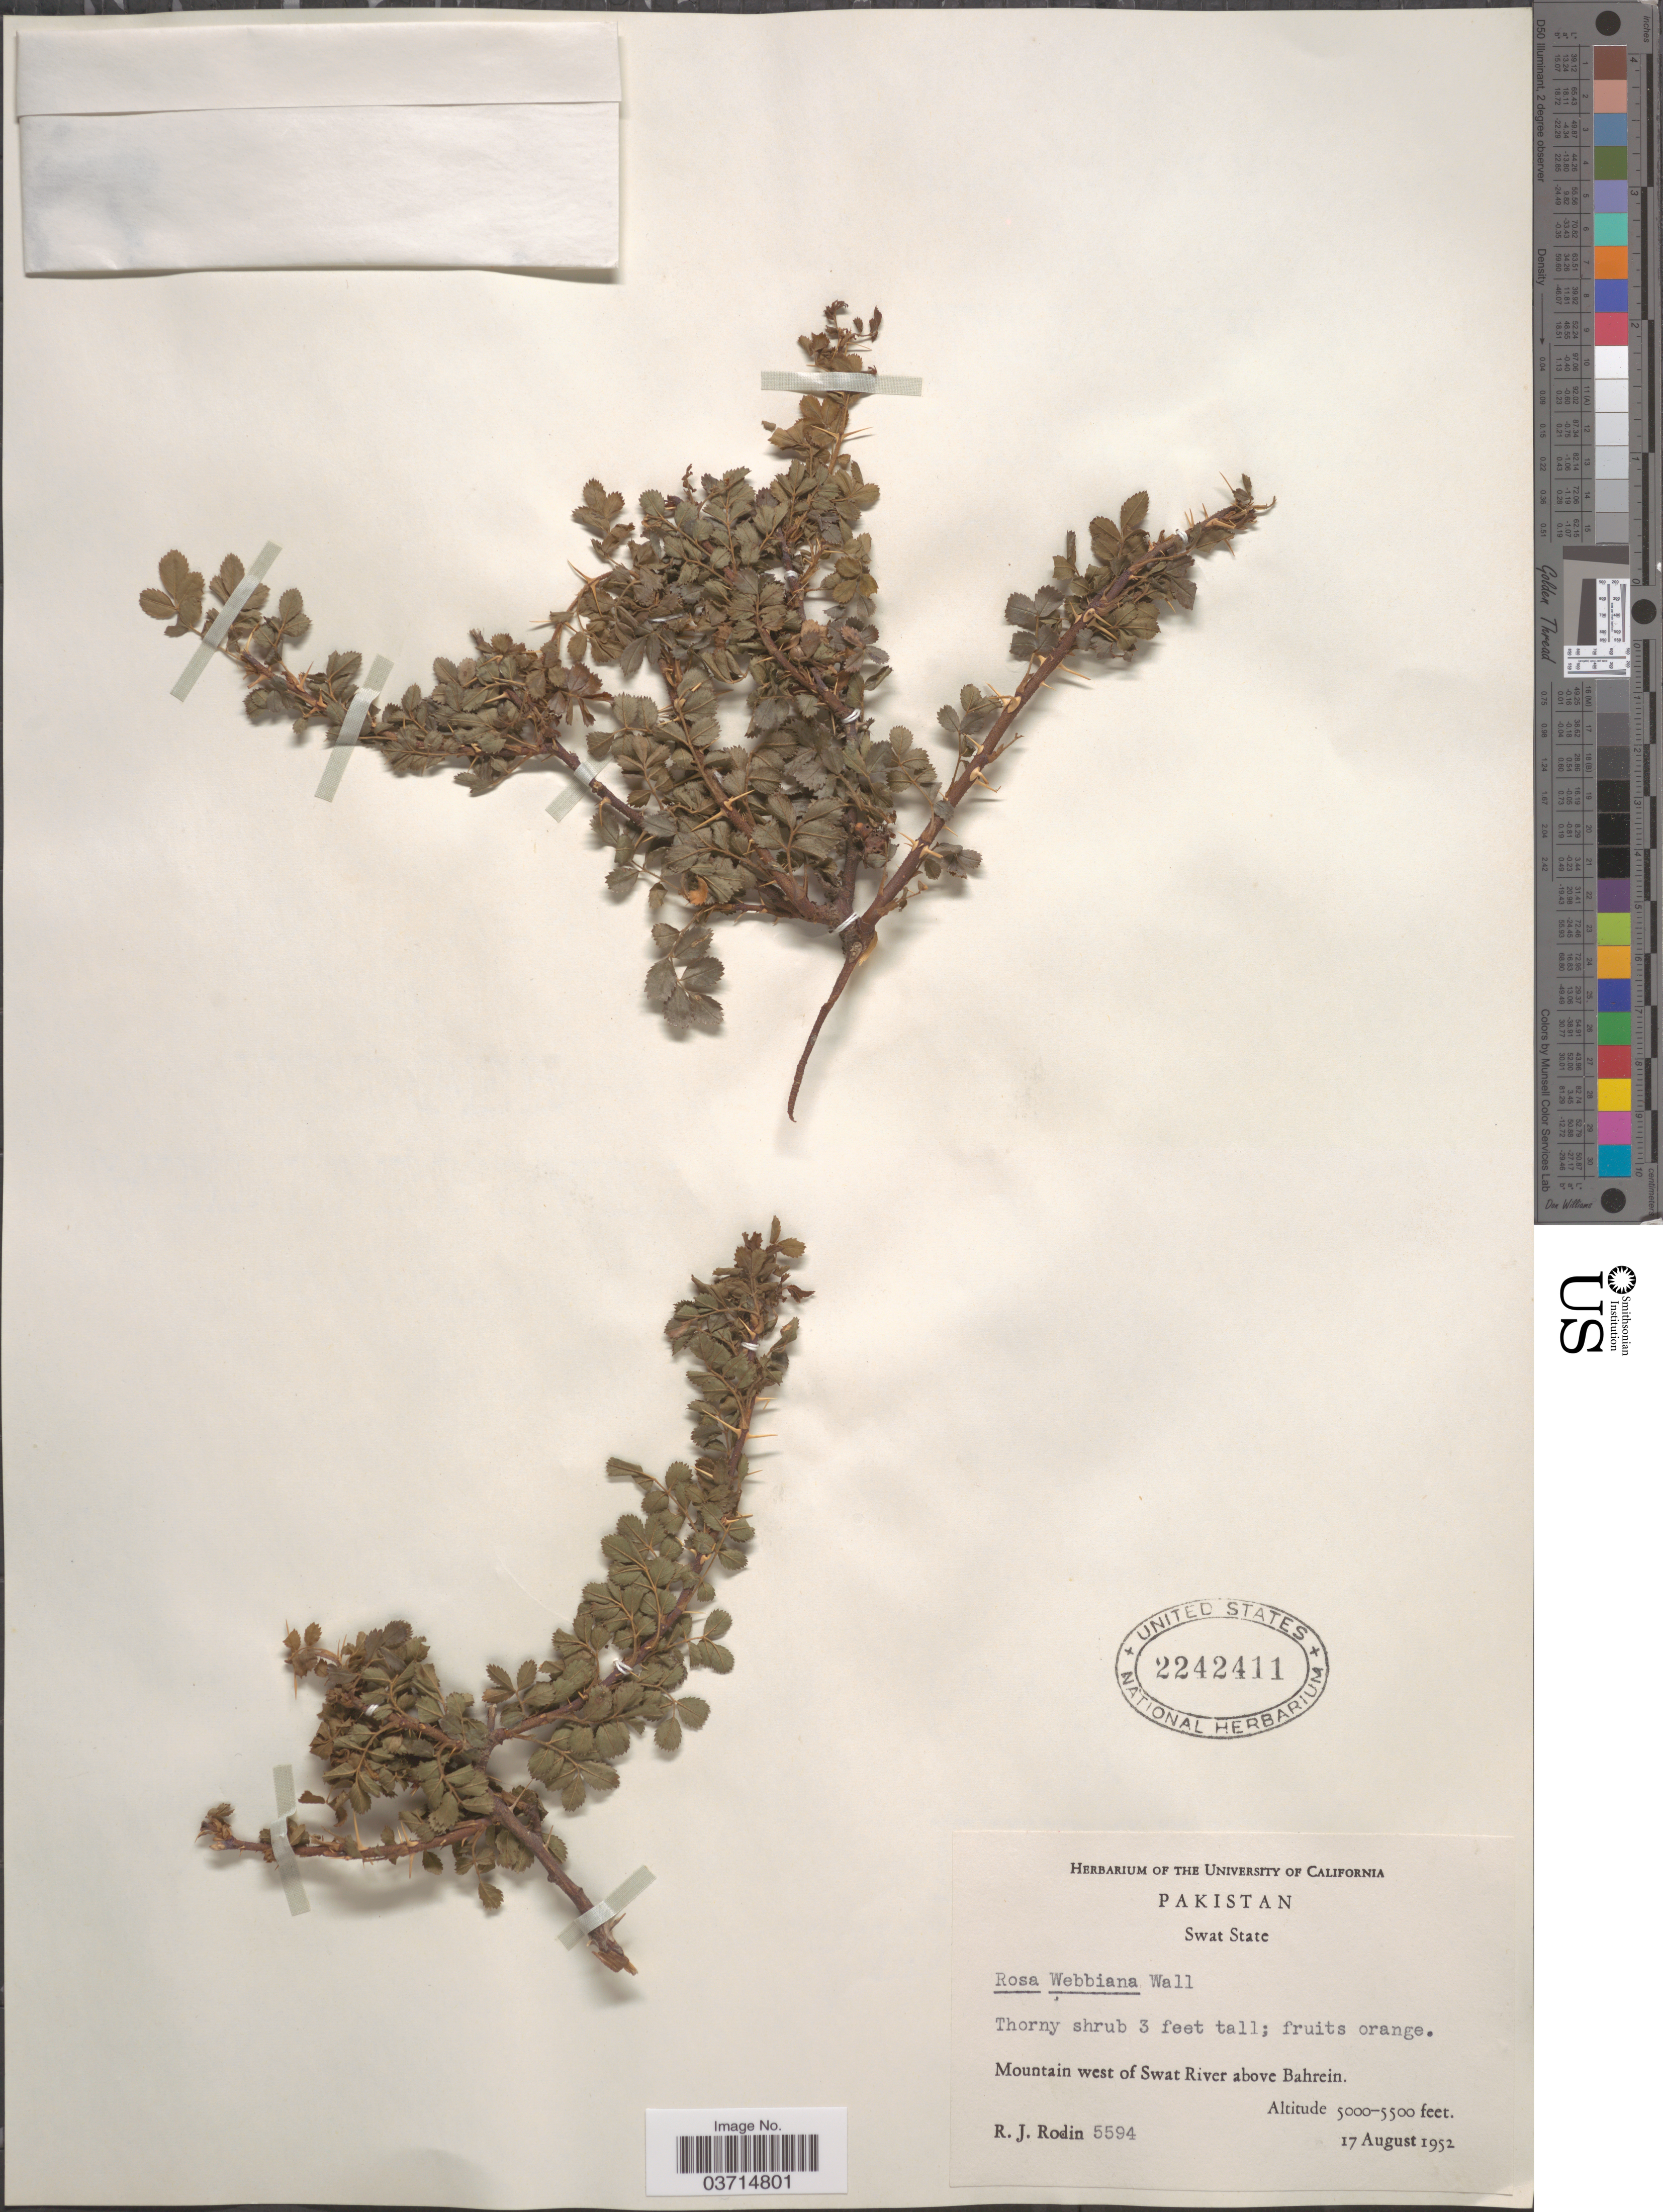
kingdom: Plantae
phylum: Tracheophyta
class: Magnoliopsida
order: Rosales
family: Rosaceae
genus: Rosa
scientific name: Rosa webbiana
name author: Wall. ex Royle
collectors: R. J. Rodin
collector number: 5594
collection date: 1952-08-17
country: Pakistan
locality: Swat State. Mountain west of Swat River above Bahrein.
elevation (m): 1524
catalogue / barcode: US 224211